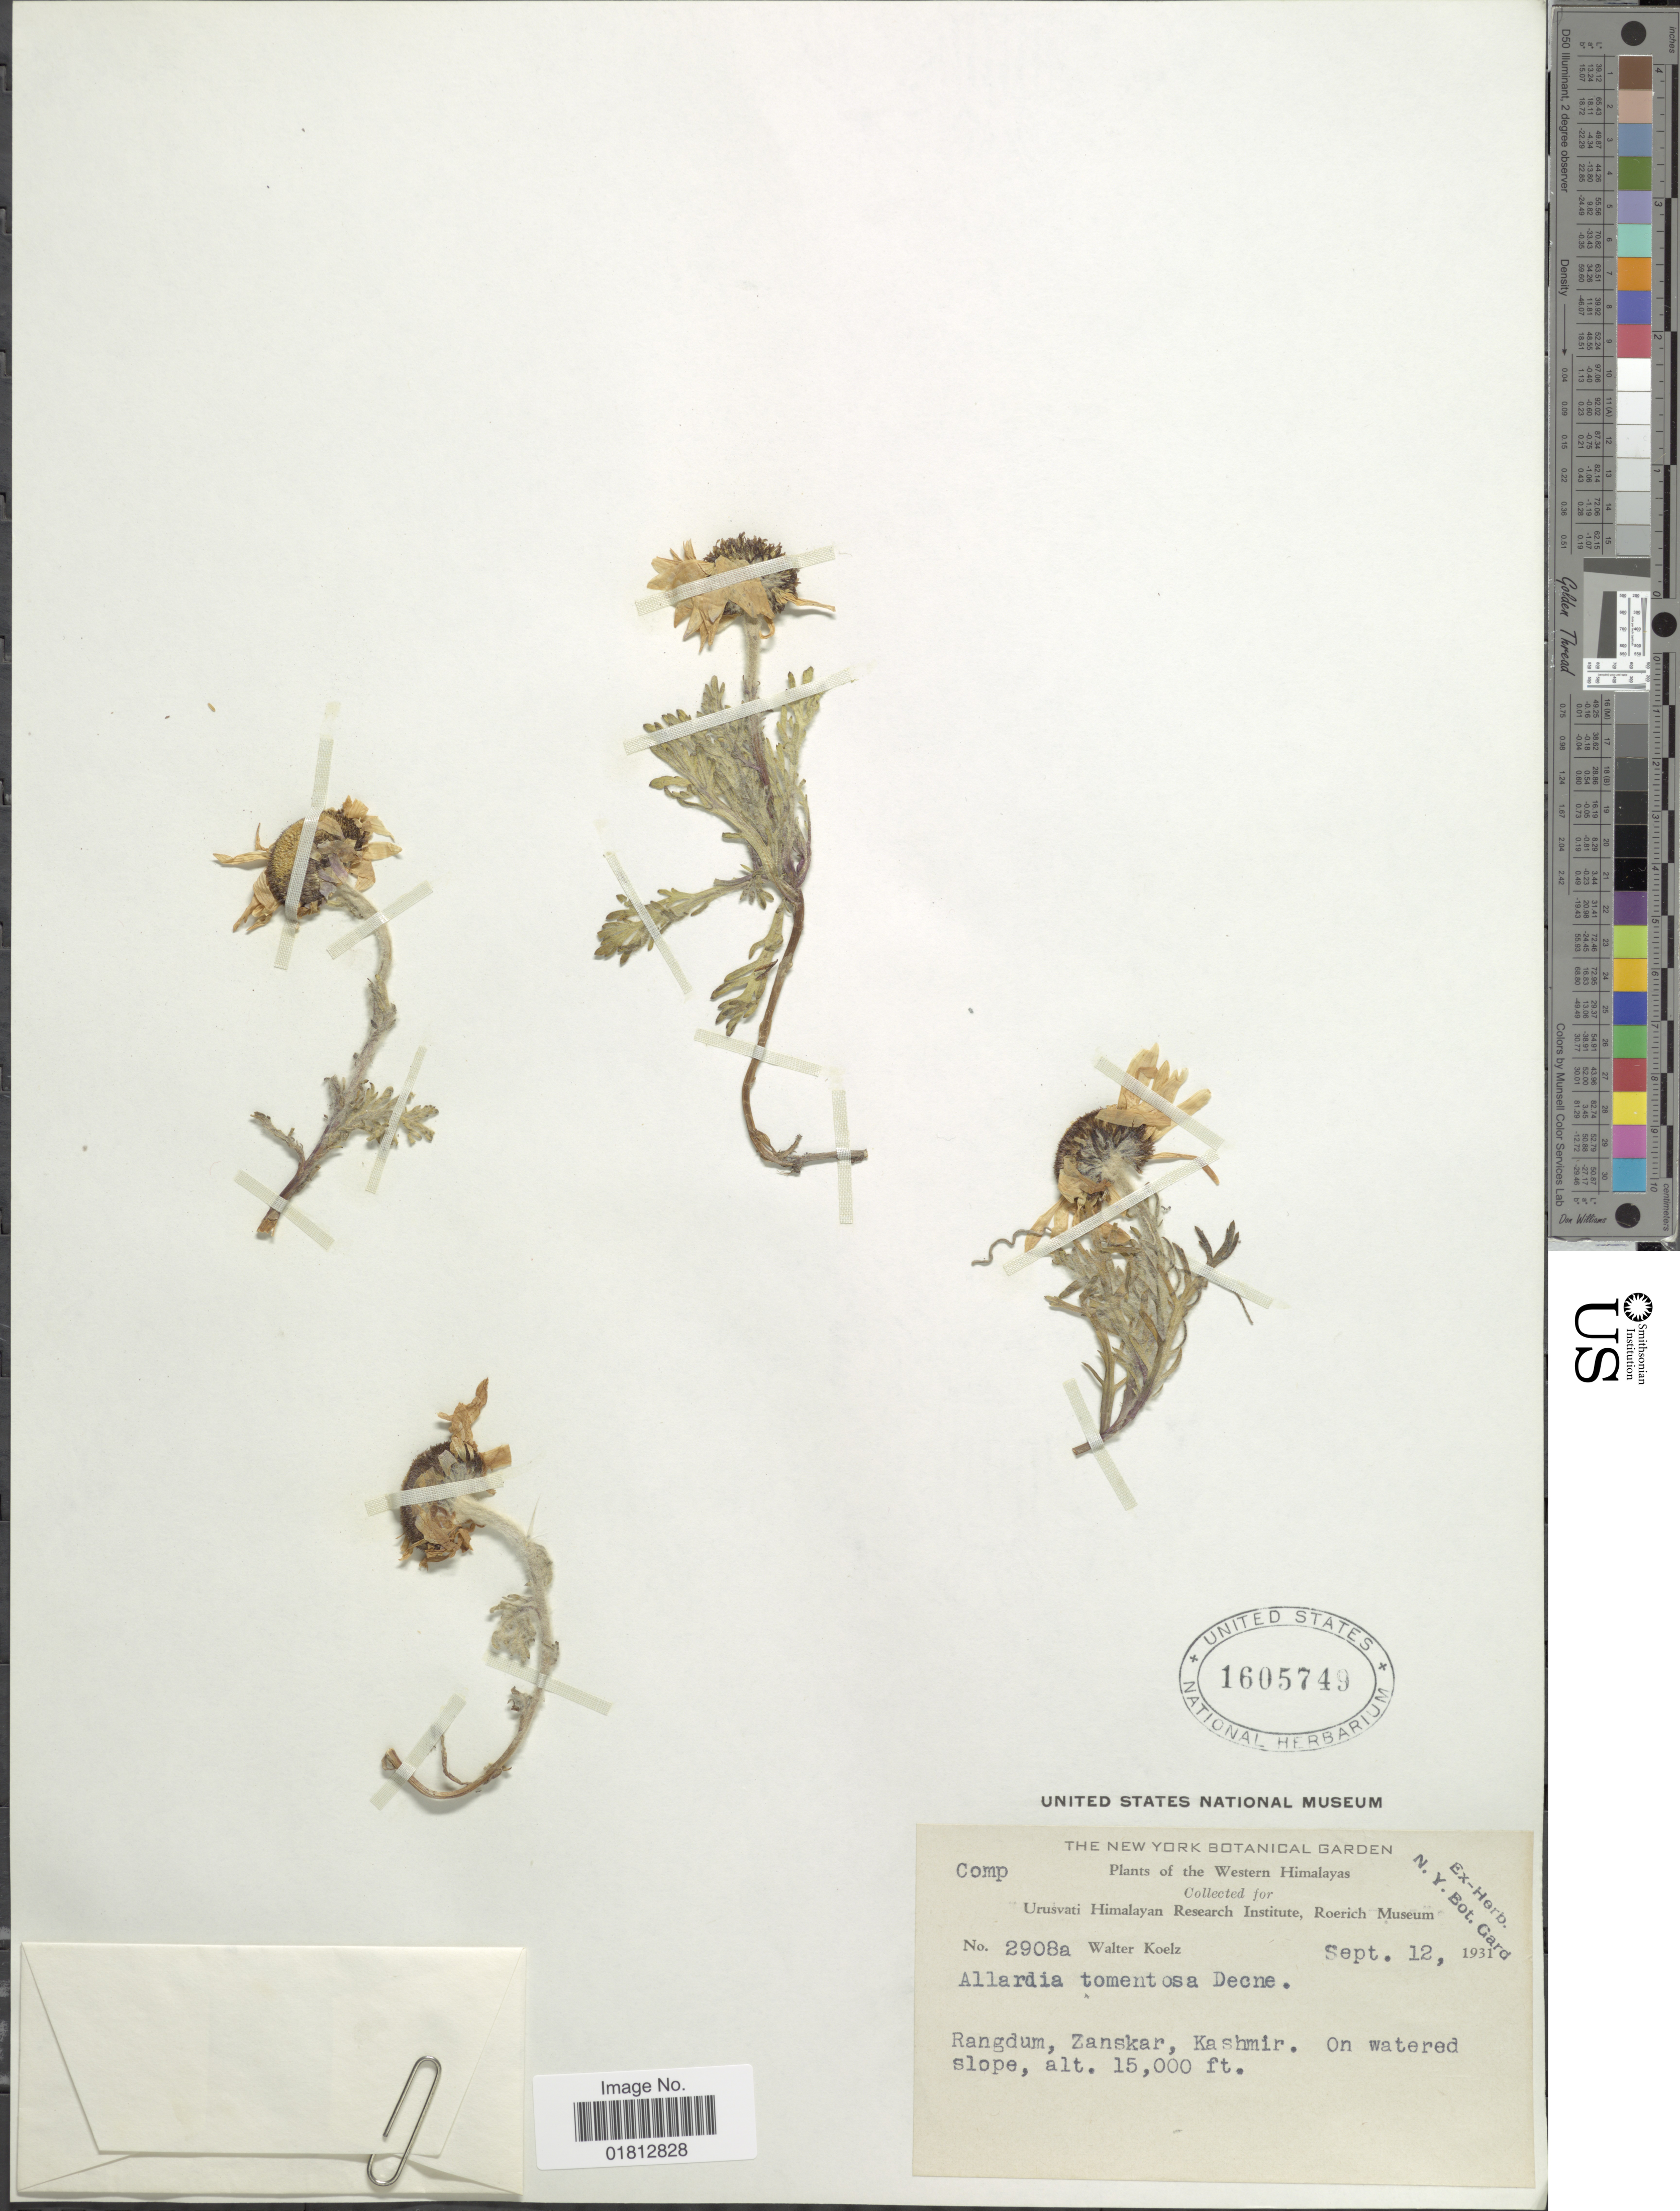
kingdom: Plantae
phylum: Tracheophyta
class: Magnoliopsida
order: Asterales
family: Asteraceae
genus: Allardia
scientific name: Allardia tomentosa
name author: Decne.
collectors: W. N. Koelz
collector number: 2908a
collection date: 1931-09-12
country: India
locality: Western Himalayas, Rangdum, Zanskar, Kashmir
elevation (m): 4572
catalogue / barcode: US 1605749